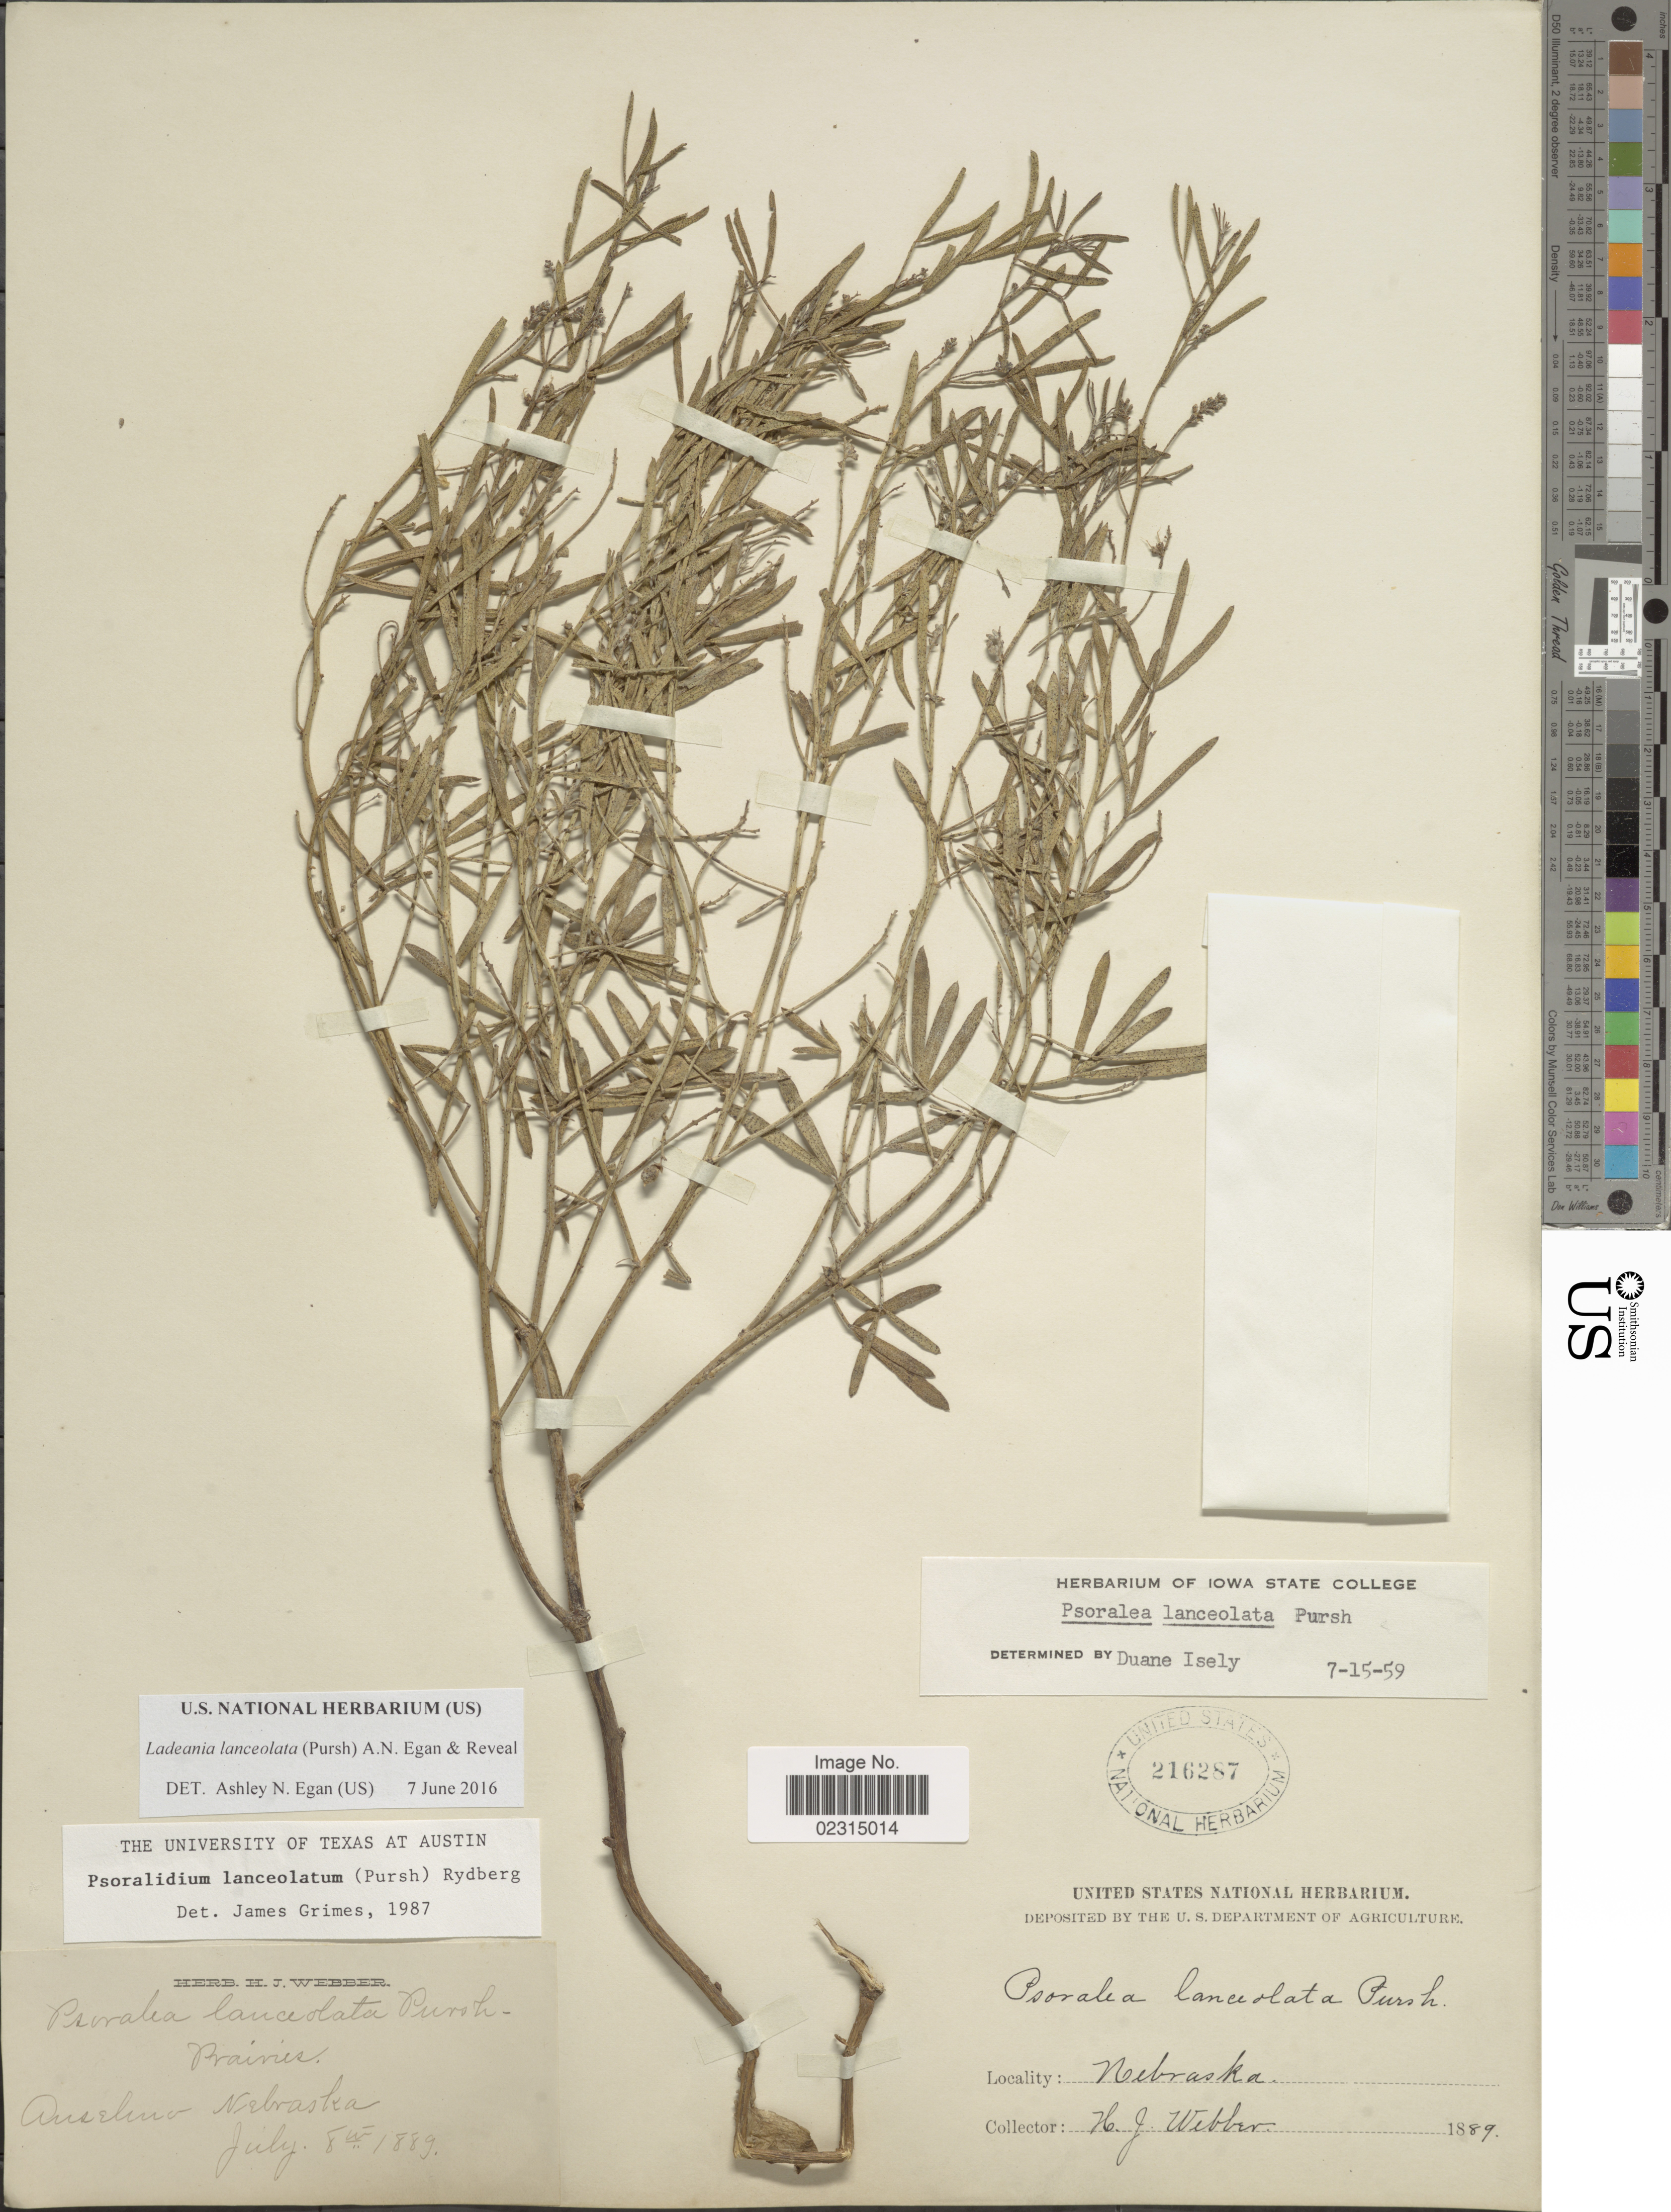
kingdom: Plantae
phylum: Tracheophyta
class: Magnoliopsida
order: Fabales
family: Fabaceae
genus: Ladeania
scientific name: Ladeania lanceolata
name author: (Pursh) A.N. Egan & Reveal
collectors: H. Webber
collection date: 1889-07-08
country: United States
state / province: Nebraska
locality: Prairies, Anselmo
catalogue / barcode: US 216287